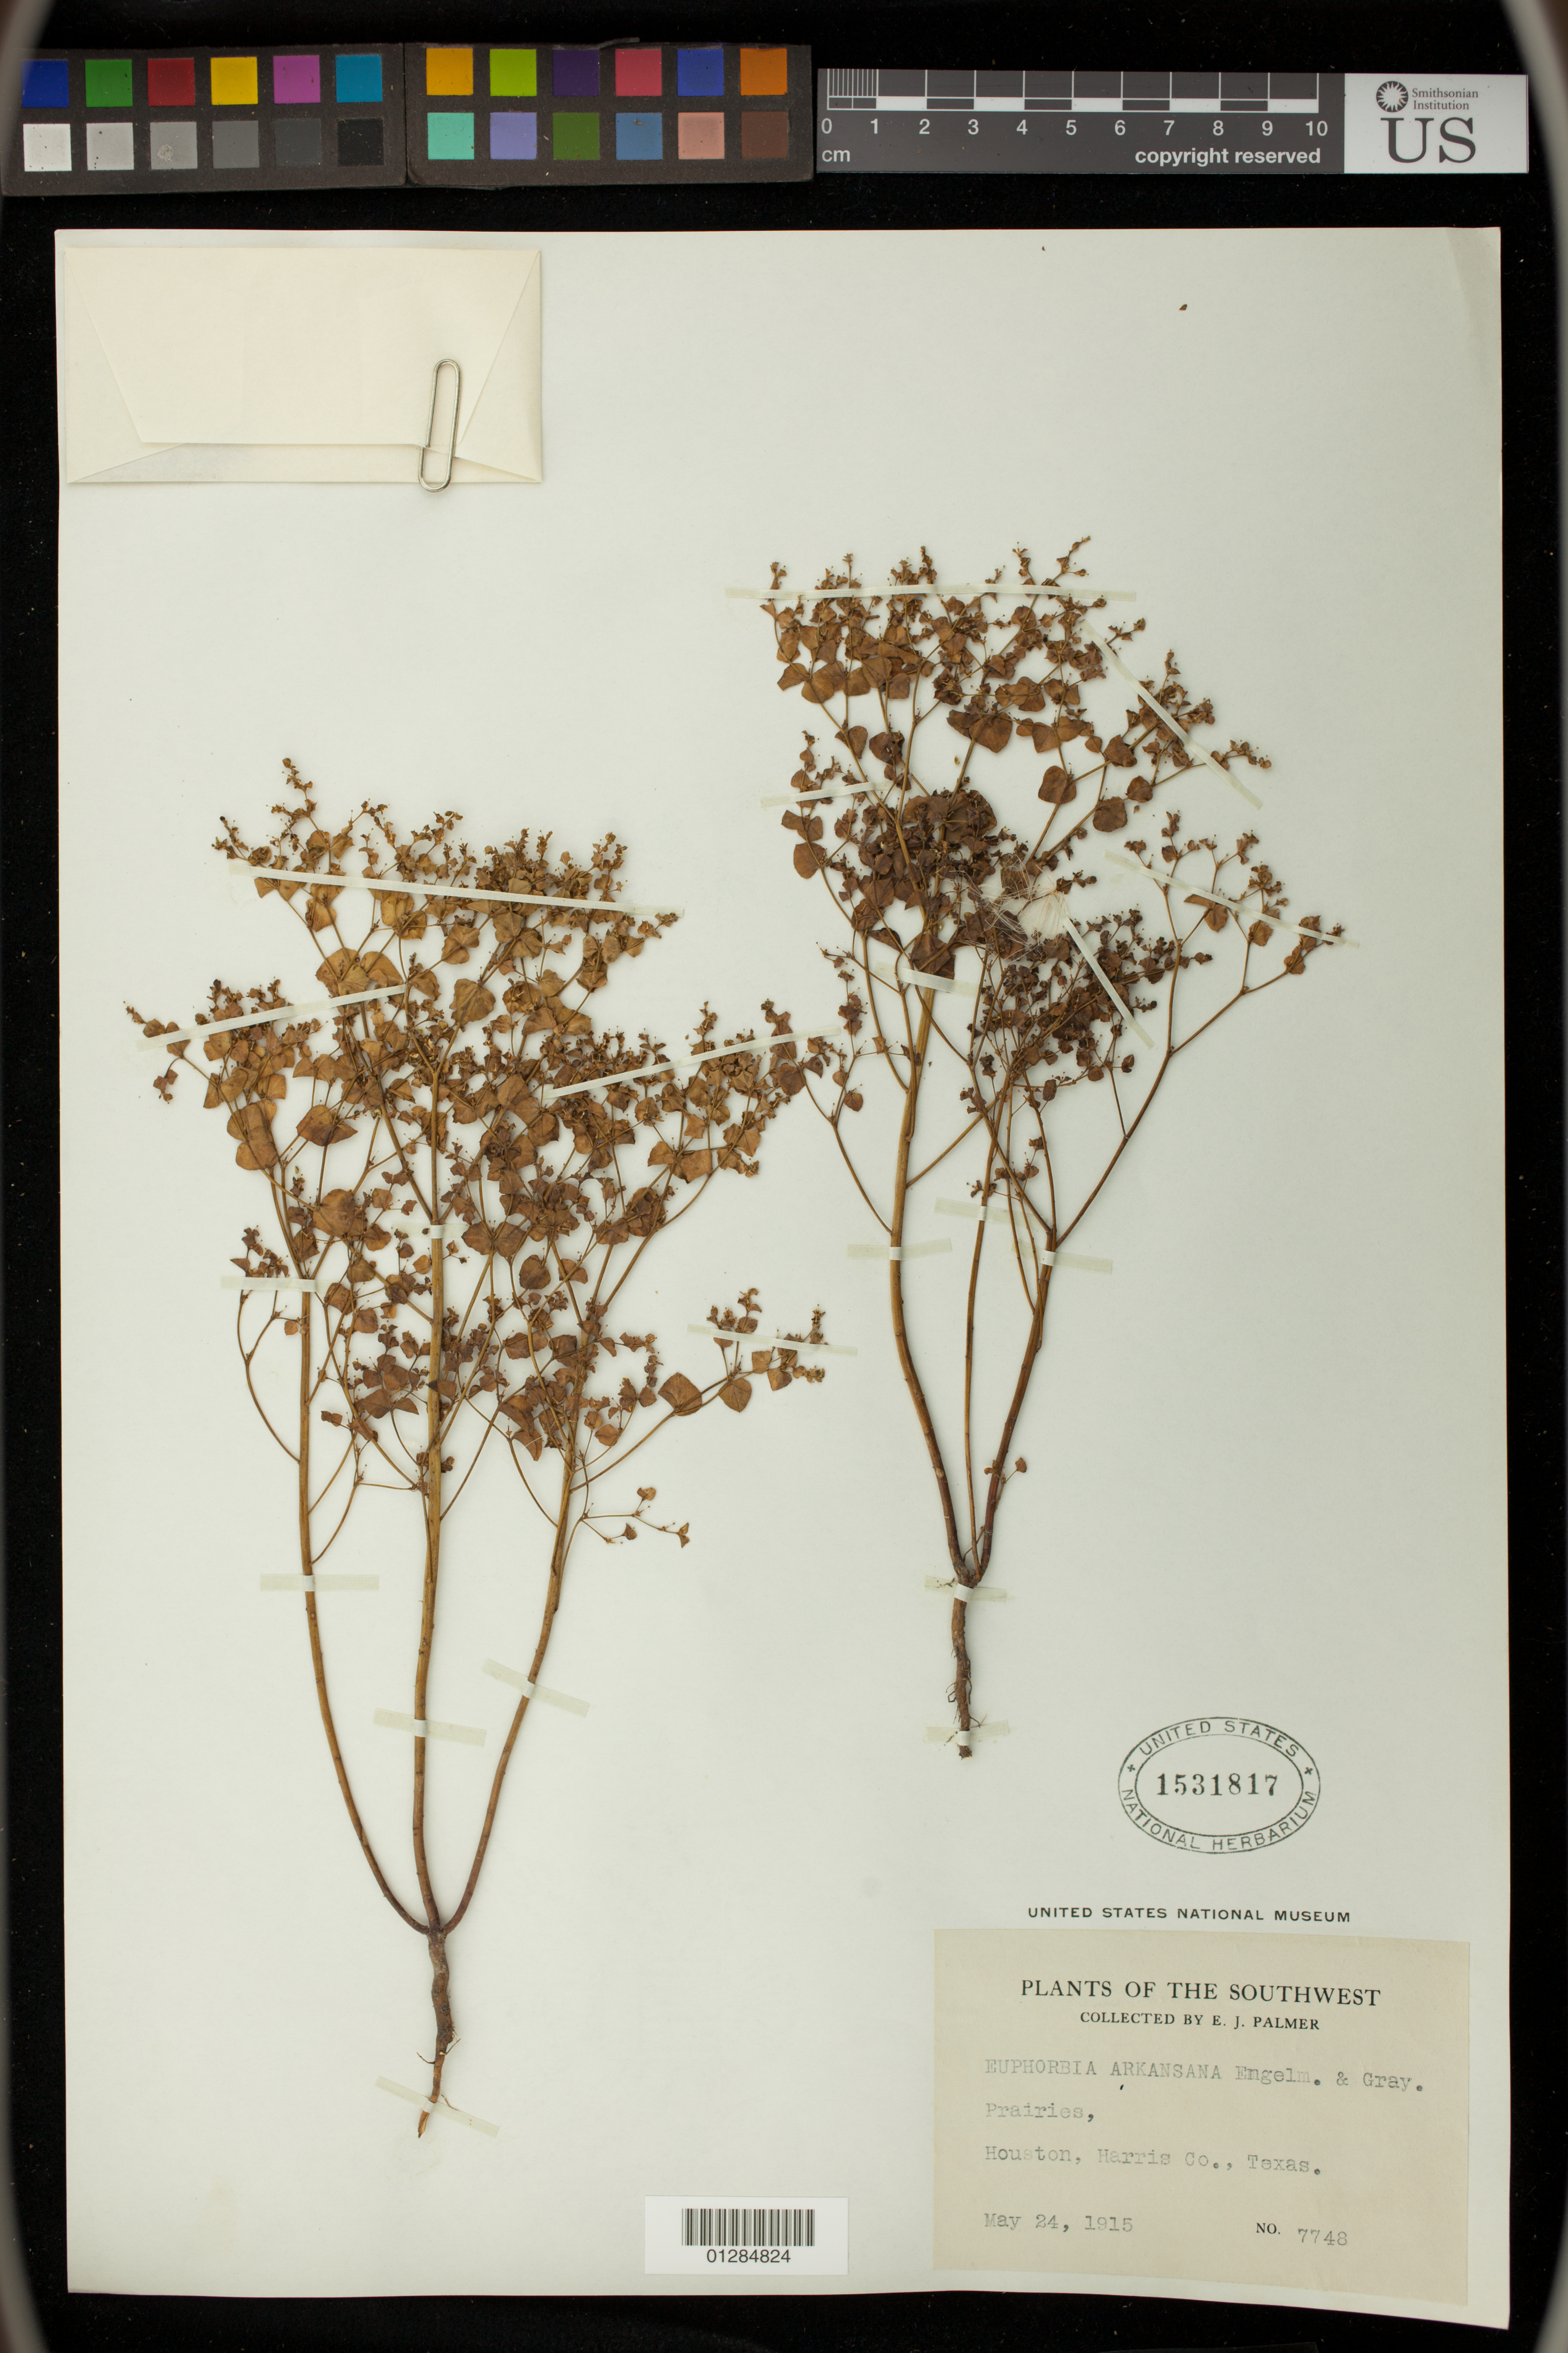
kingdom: Plantae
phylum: Tracheophyta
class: Magnoliopsida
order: Malpighiales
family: Euphorbiaceae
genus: Euphorbia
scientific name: Euphorbia spathulata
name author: Lam.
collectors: E. J. Palmer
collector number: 7748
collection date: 1915-05-24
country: United States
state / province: Texas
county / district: Harris County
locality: Prairies, Houston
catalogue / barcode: US 1531817